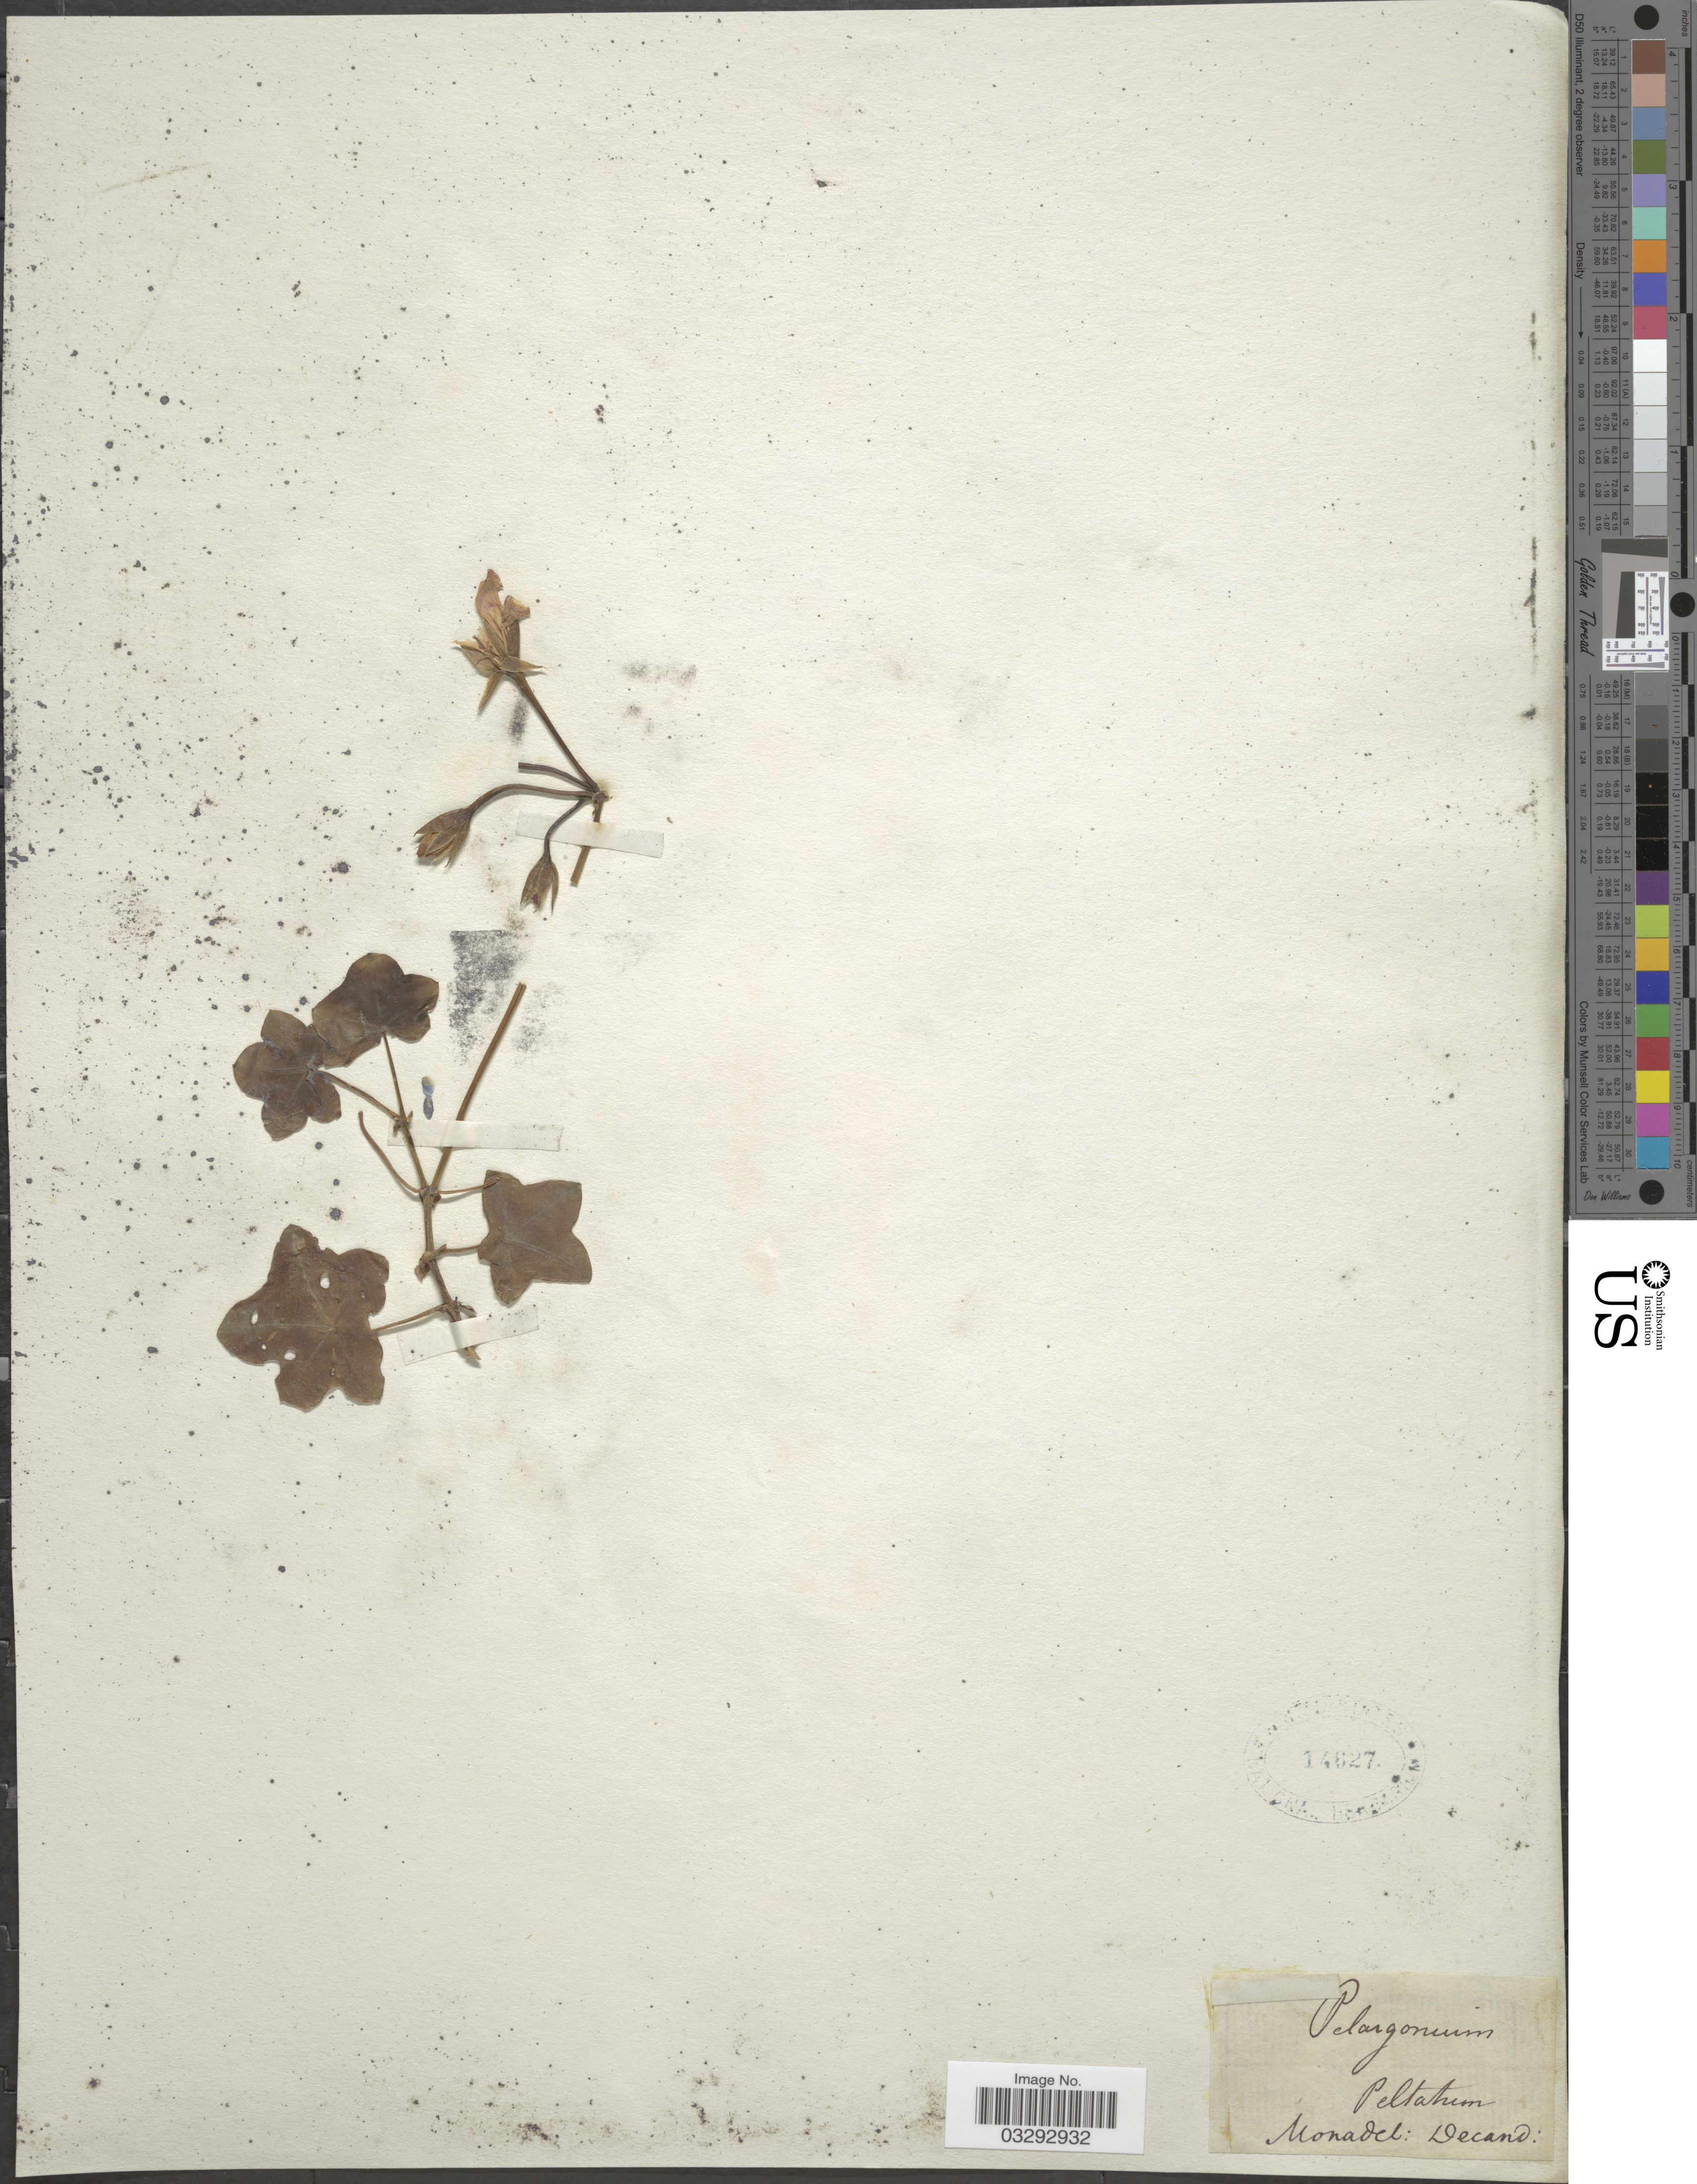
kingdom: Plantae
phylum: Tracheophyta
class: Magnoliopsida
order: Geraniales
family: Geraniaceae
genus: Pelargonium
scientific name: Pelargonium peltatum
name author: (L.) L'Hér.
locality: Monadel : Decano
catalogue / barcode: US 14627